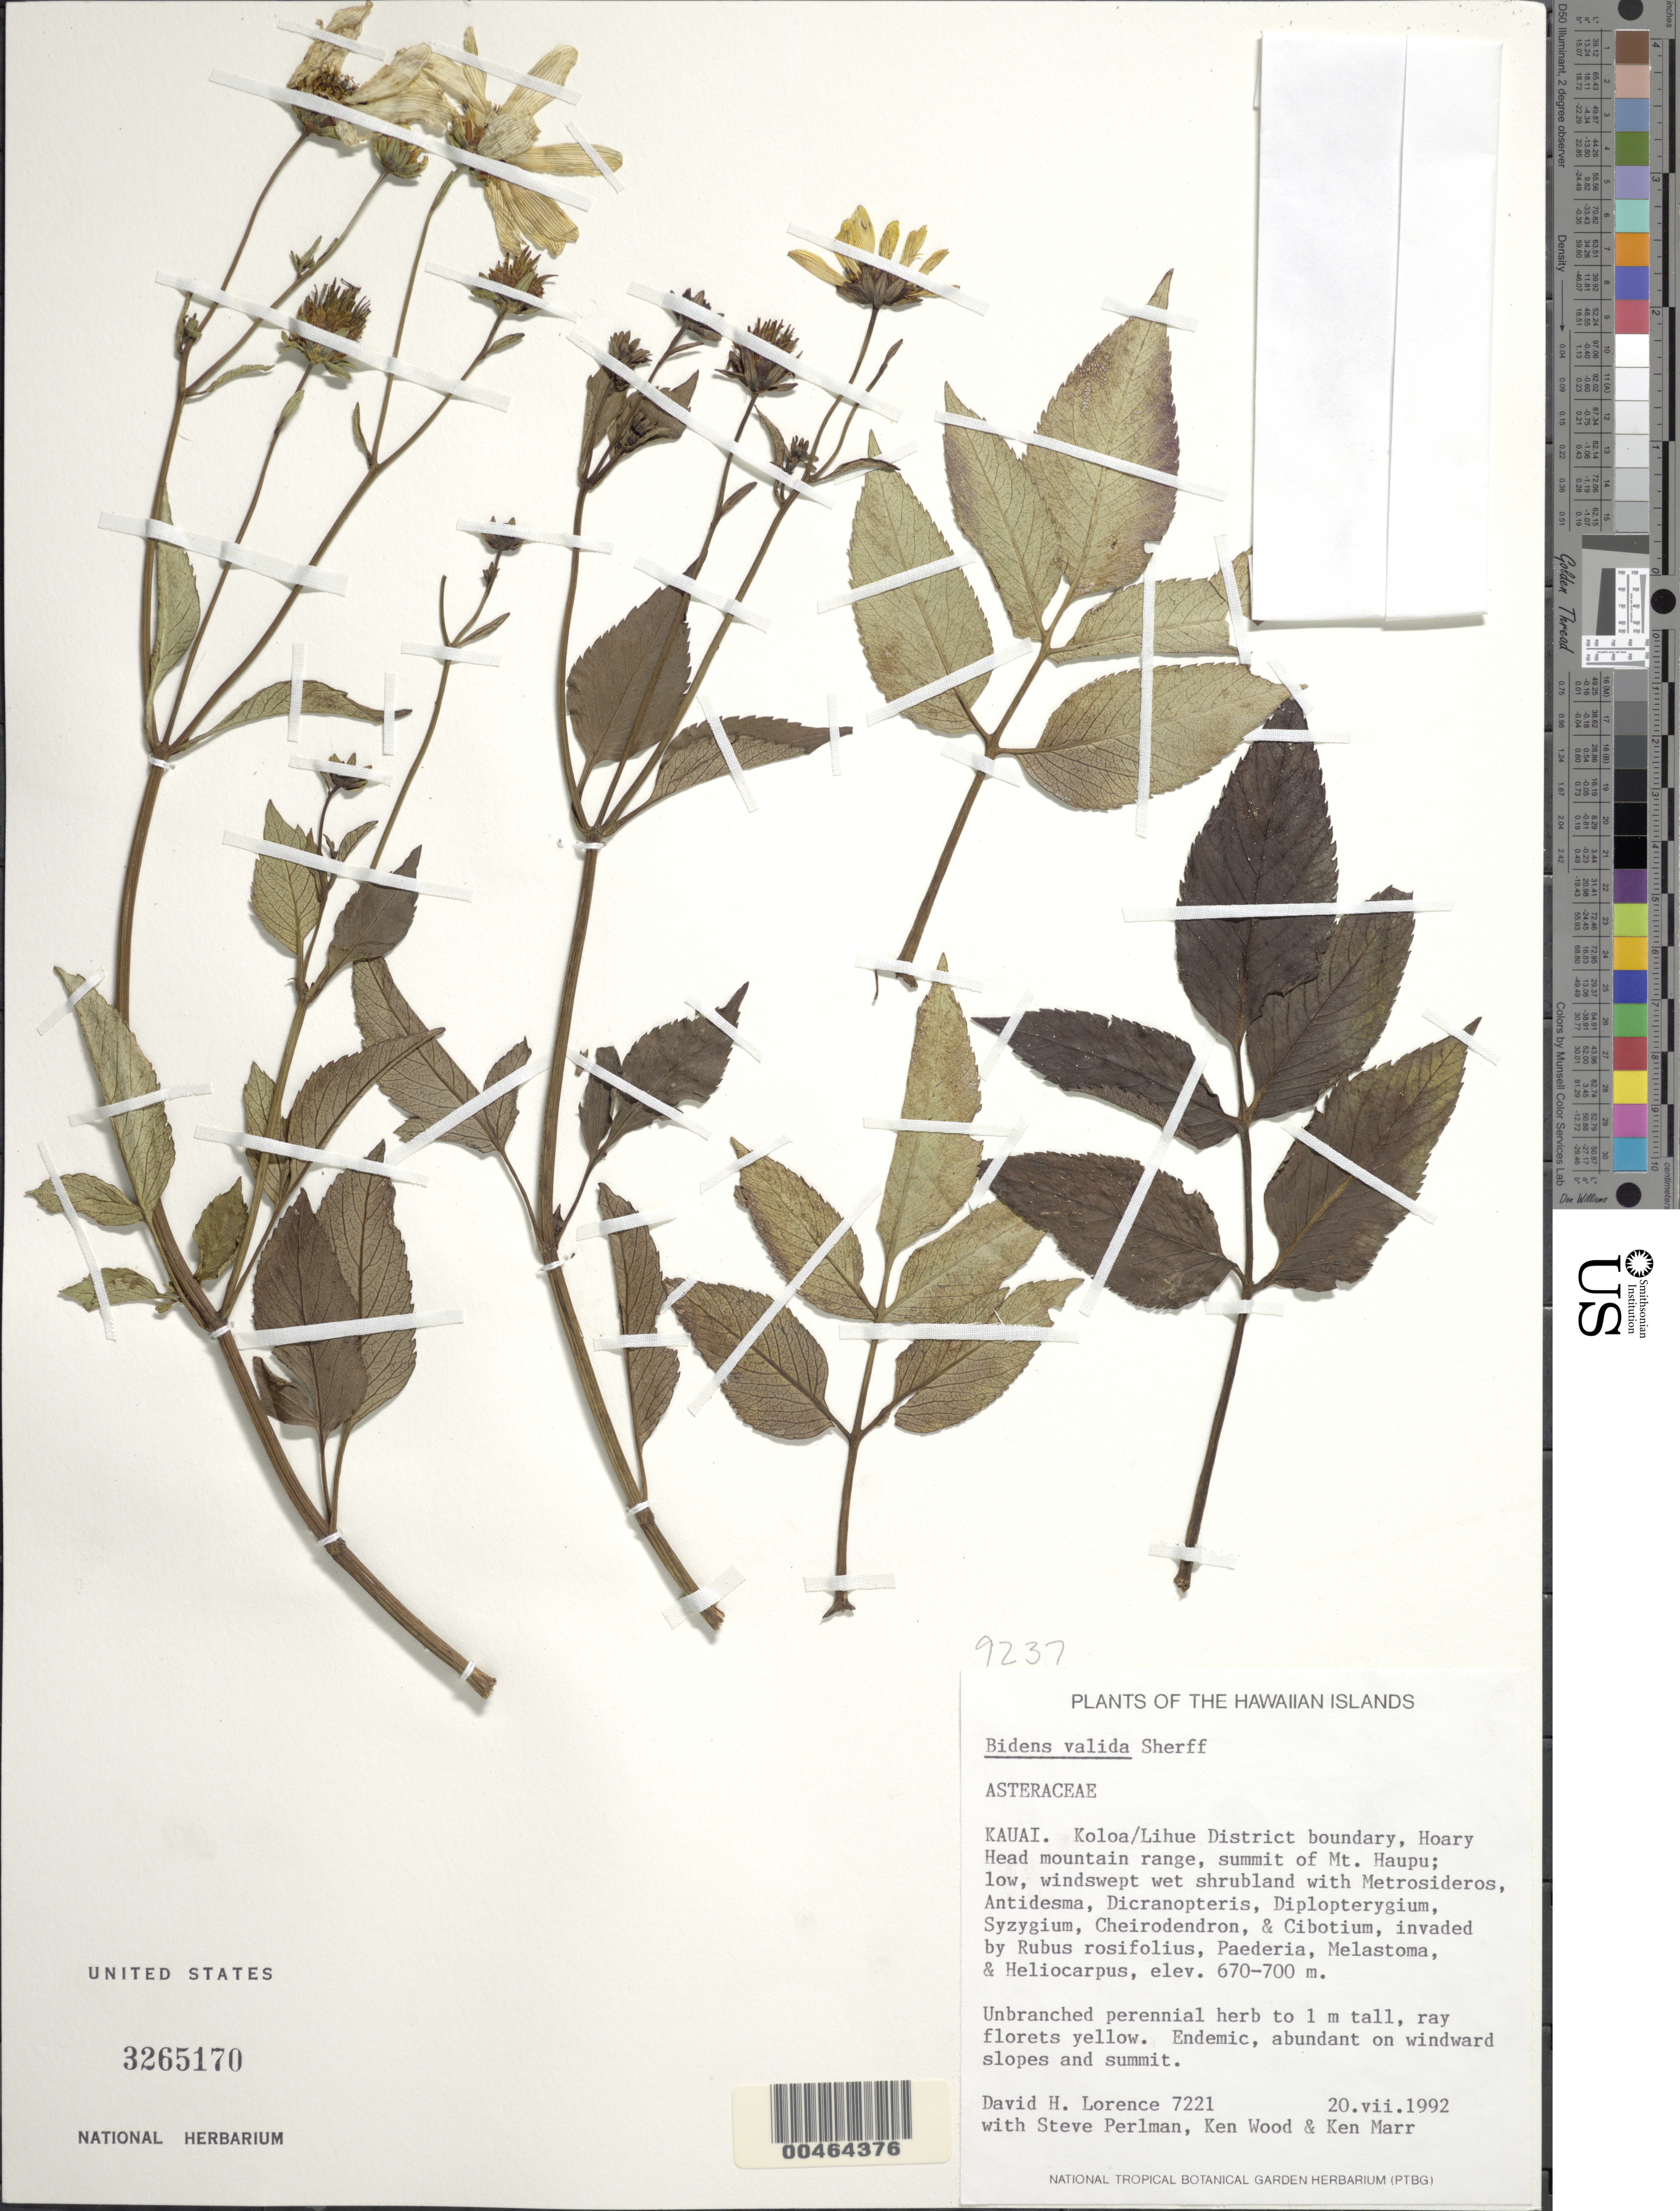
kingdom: Plantae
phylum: Tracheophyta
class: Magnoliopsida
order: Asterales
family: Asteraceae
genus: Bidens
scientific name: Bidens valida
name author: Sherff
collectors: D. Lorence, S. P. Perlman, K. Wood & K. Marr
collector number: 7221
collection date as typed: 20 Jul 1992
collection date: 1992-07-20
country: United States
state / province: Hawaii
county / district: Kauai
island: Kaua'i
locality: Koloa/Lihue District boundary, Hoary Head mountain range, summit of Mt. Haupu.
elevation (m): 670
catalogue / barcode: US 3265170